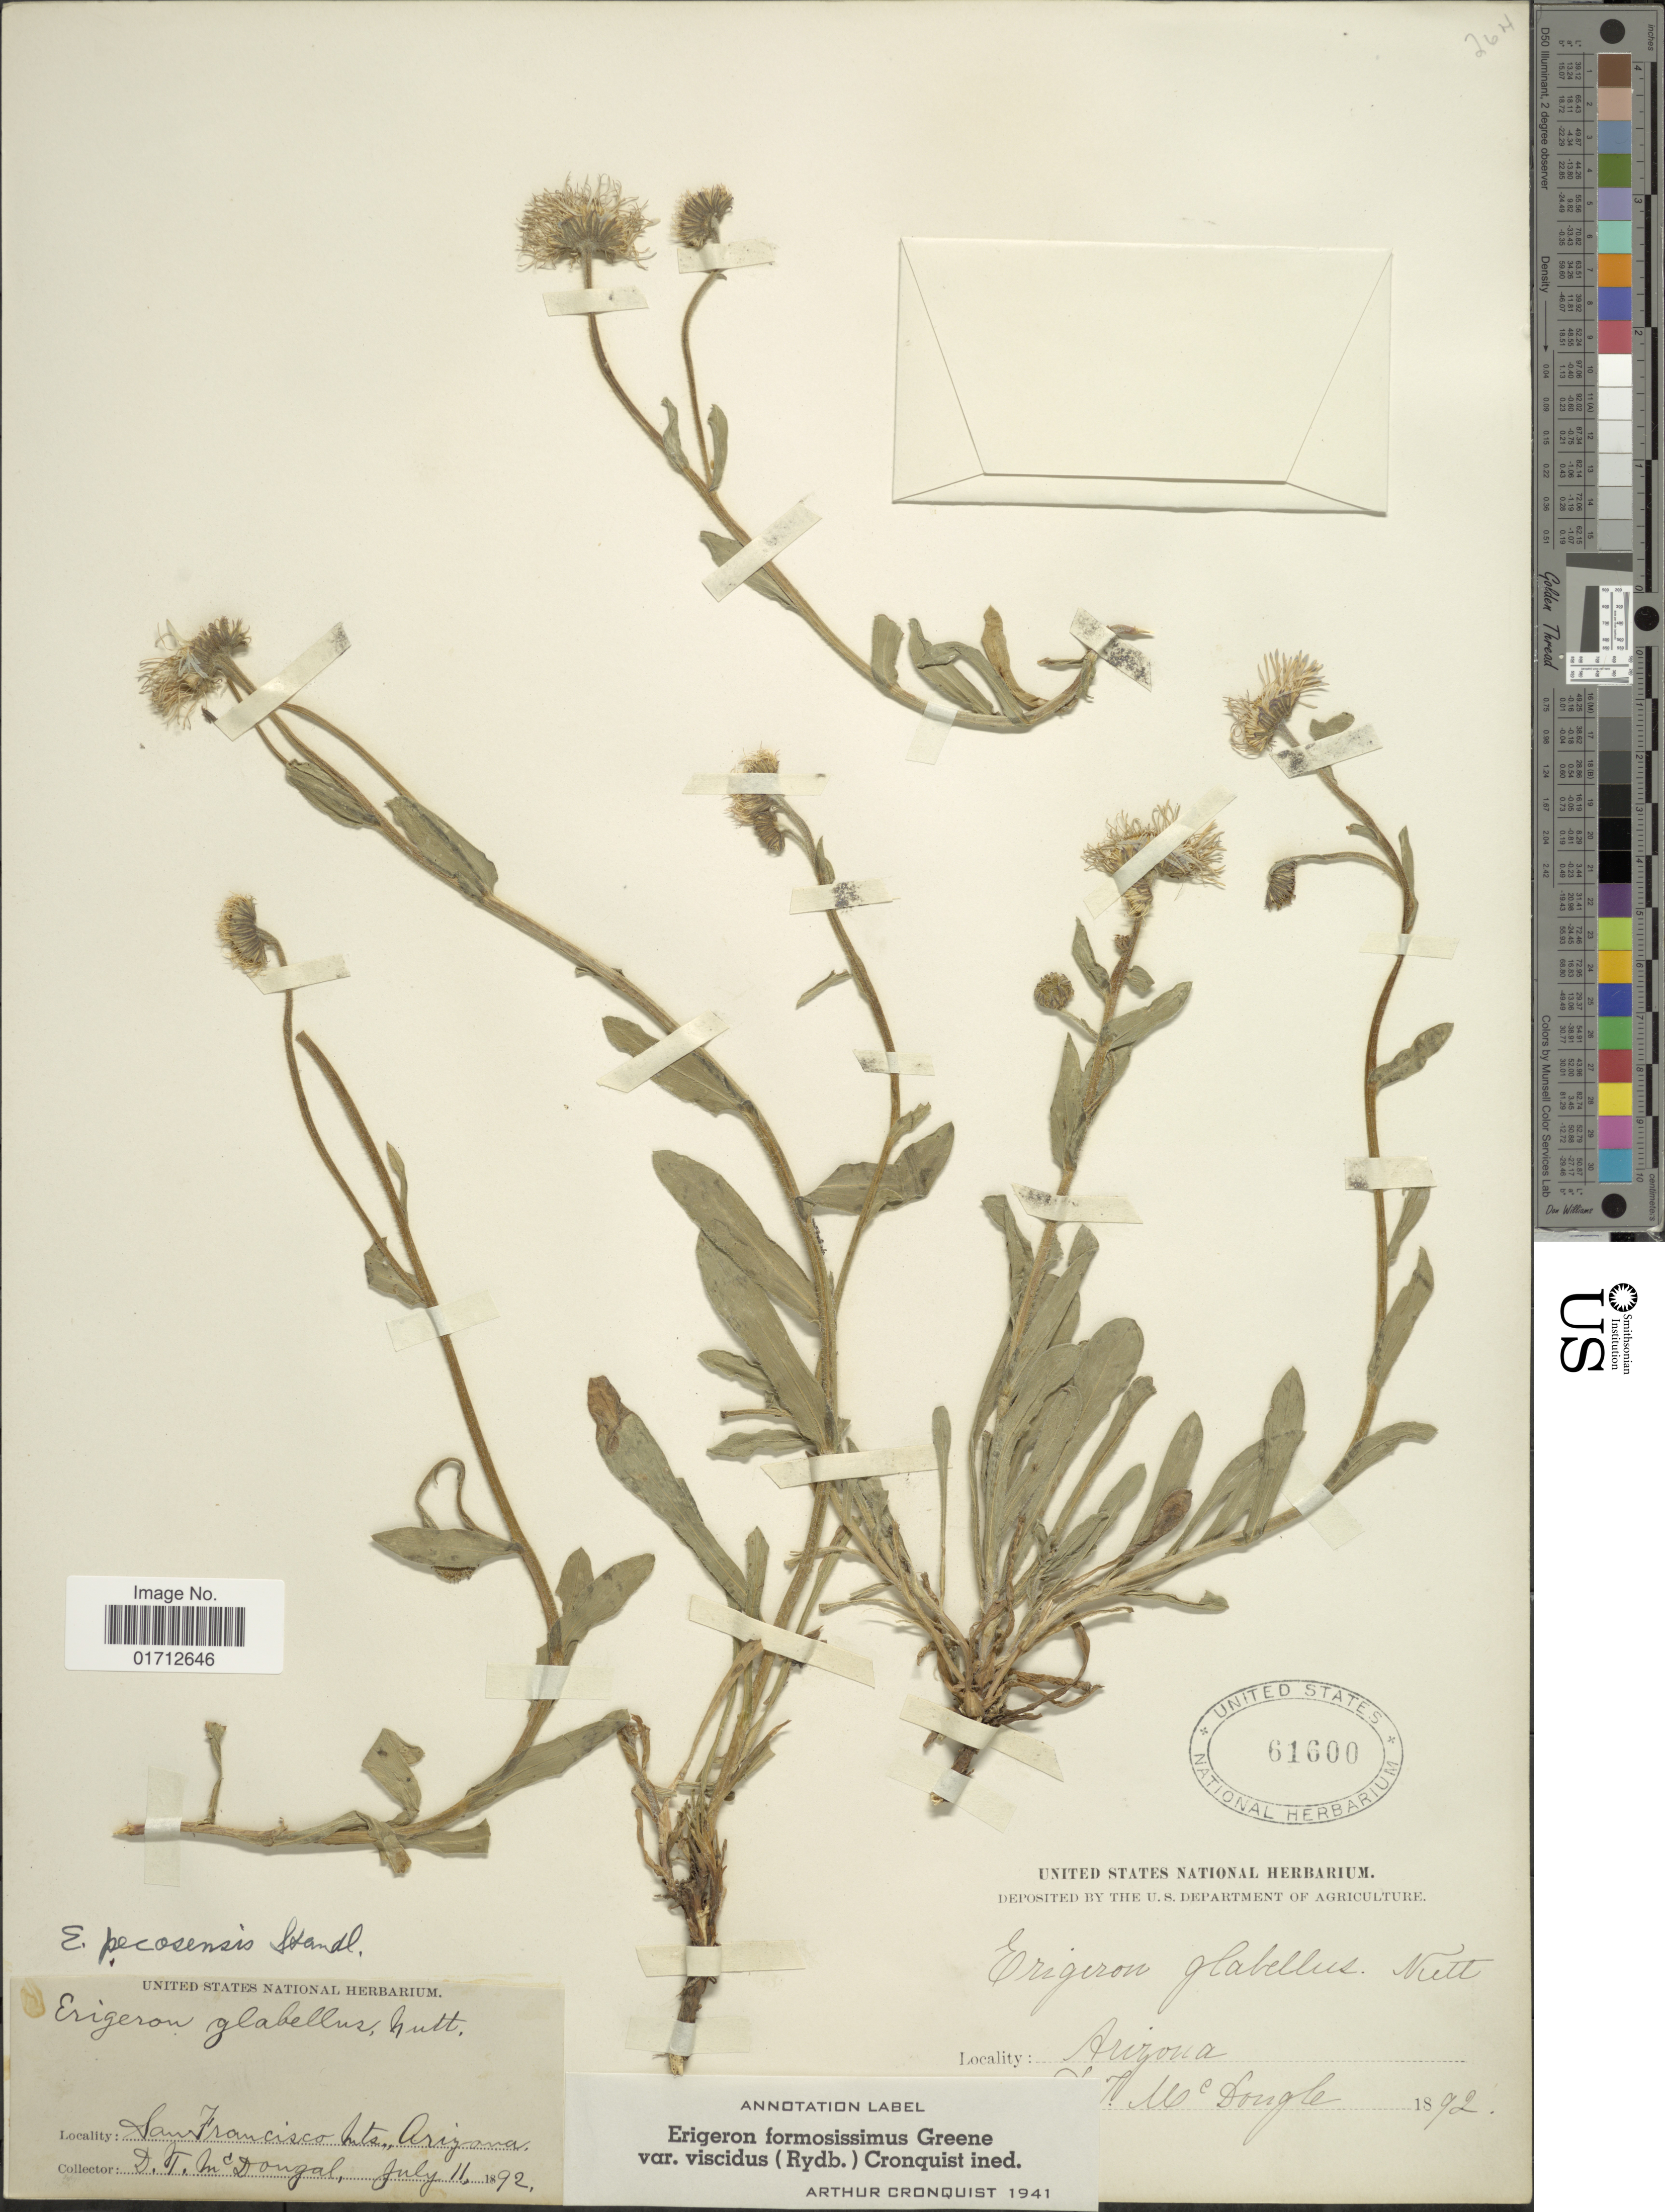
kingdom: Plantae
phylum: Tracheophyta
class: Magnoliopsida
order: Asterales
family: Asteraceae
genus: Erigeron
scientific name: Erigeron formosissimus var. viscidus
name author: (Rydb.) Cronq.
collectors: D. McDougal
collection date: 1892-07-11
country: United States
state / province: Arizona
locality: San Francisco Mts.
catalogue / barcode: US 61600